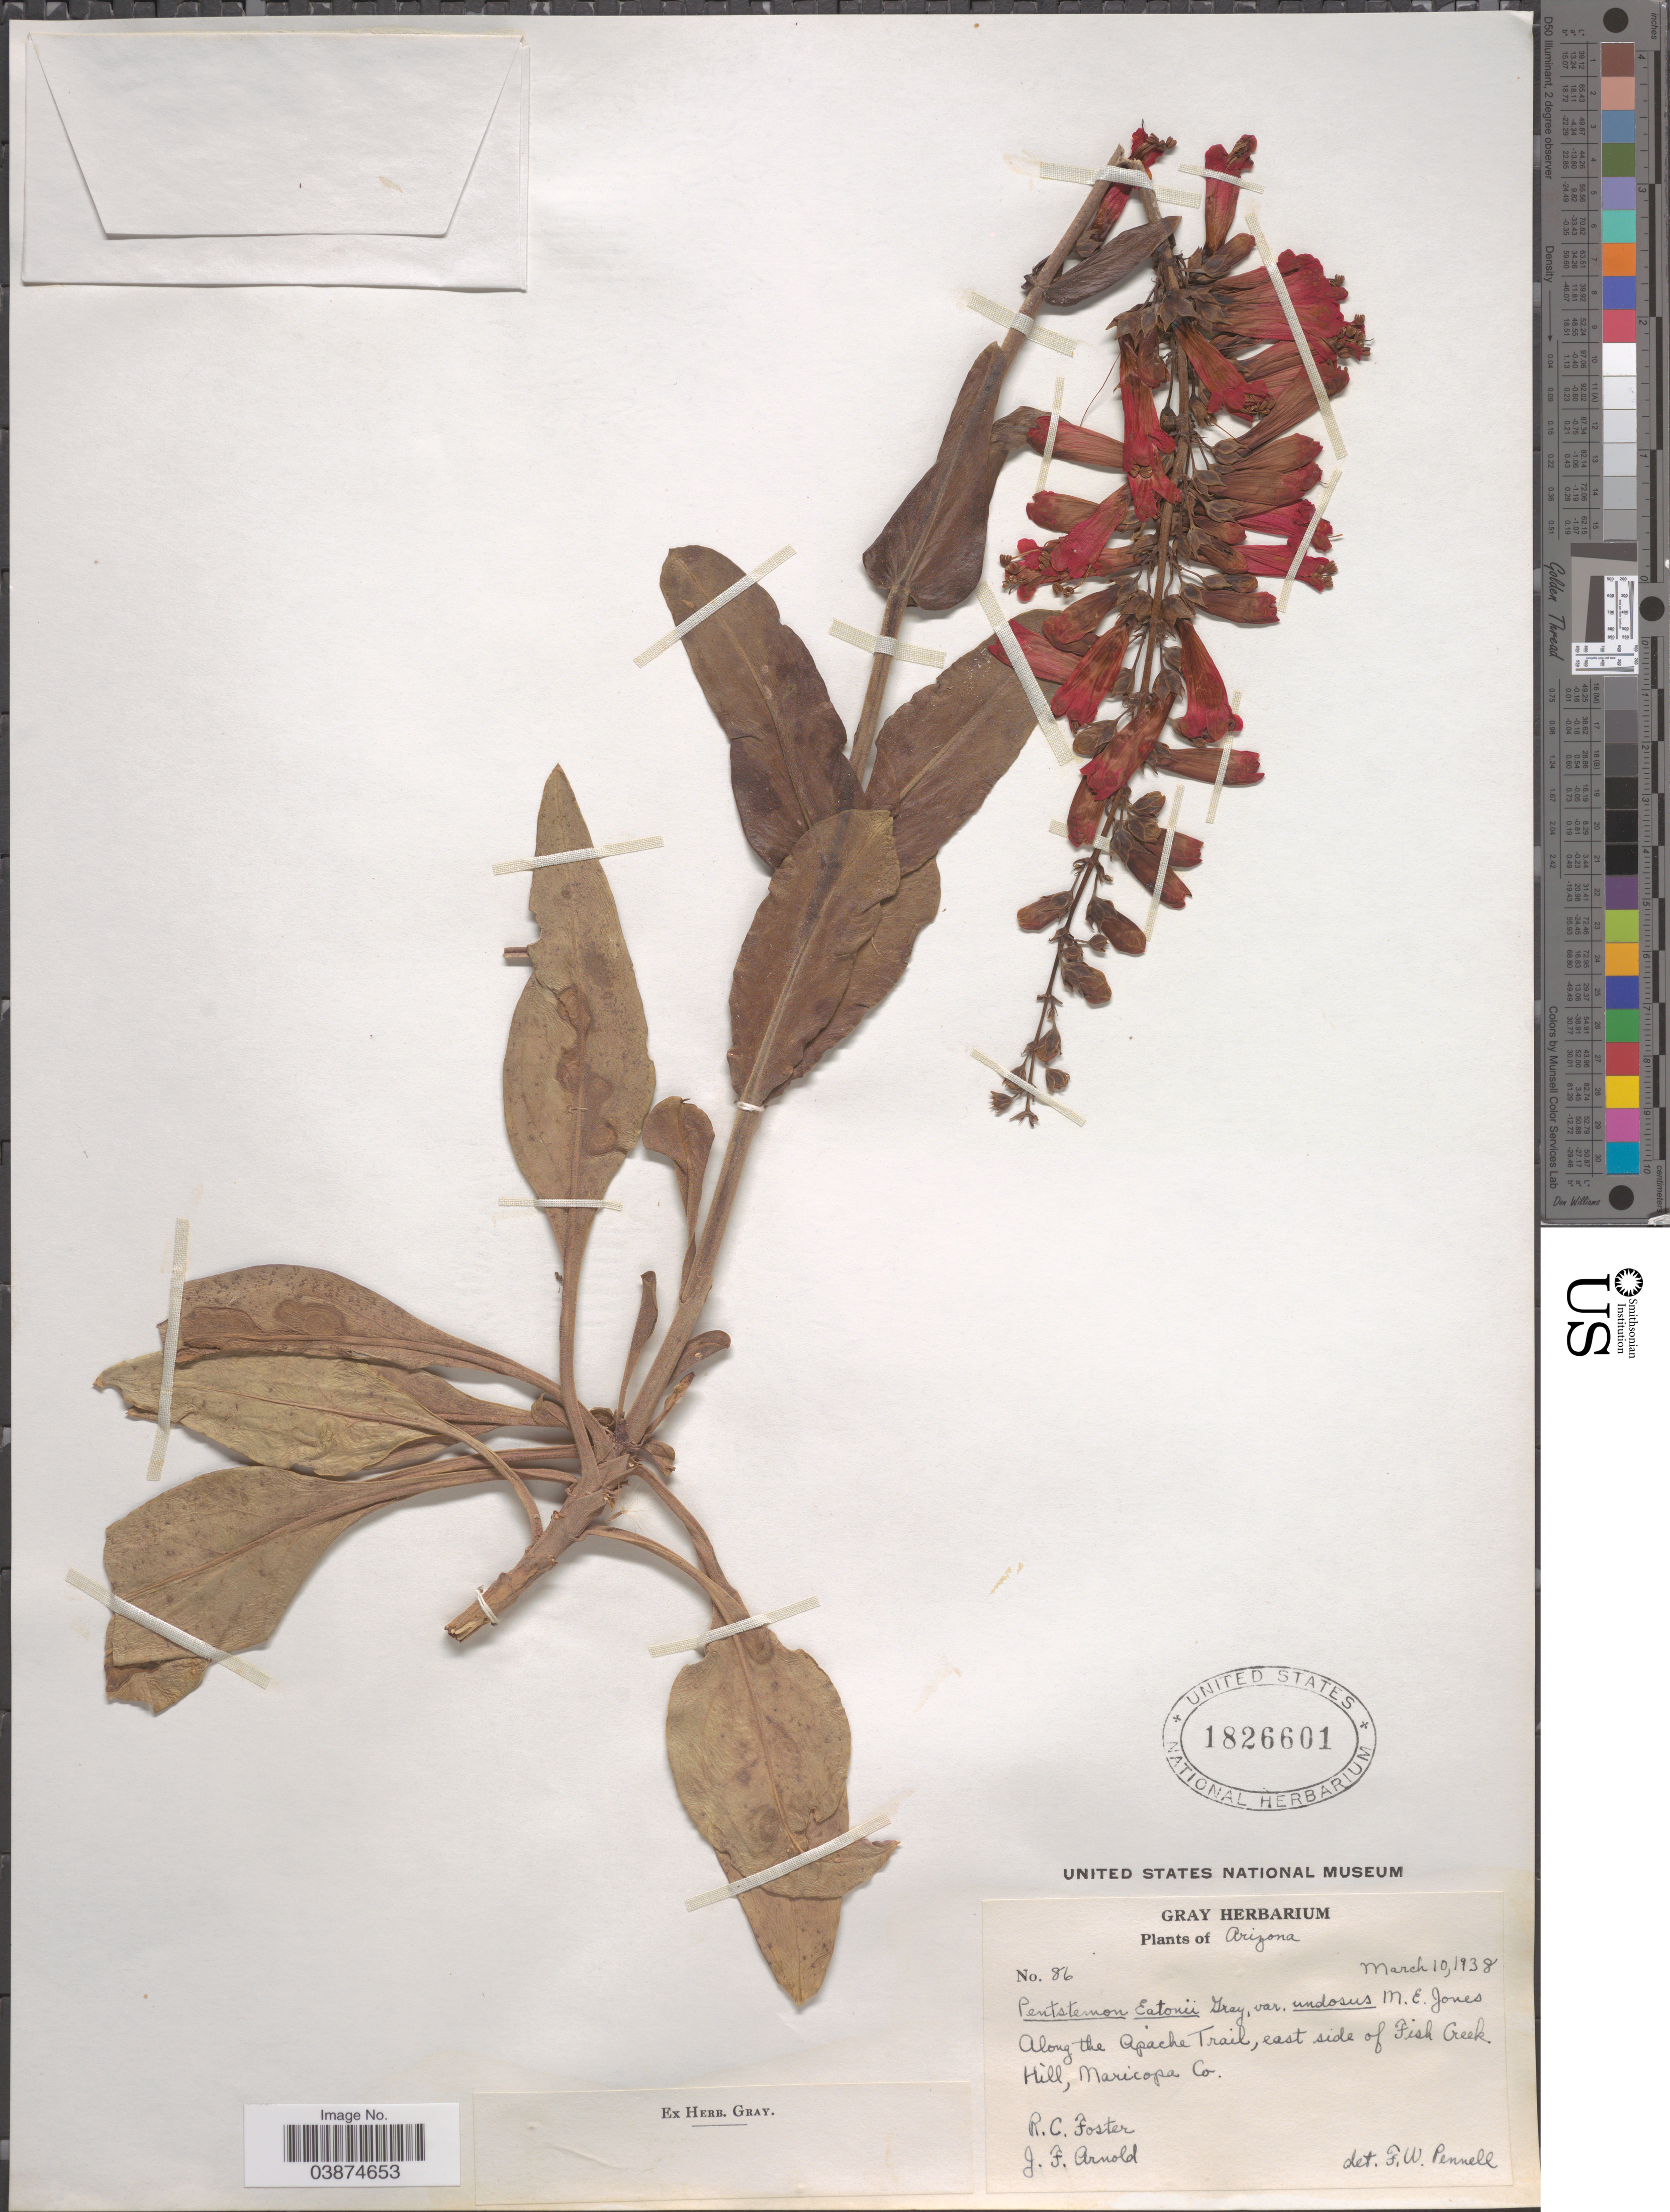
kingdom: Plantae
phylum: Tracheophyta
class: Magnoliopsida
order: Lamiales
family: Plantaginaceae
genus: Penstemon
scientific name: Penstemon eatonii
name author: A. Gray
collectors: R. C. Foster & J. F. Arnold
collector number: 86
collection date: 1938-03-10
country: United States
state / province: Arizona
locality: Along the Apache Trail, east side of Fish Creek Hill, Maricopa Co.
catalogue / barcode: US 1826601